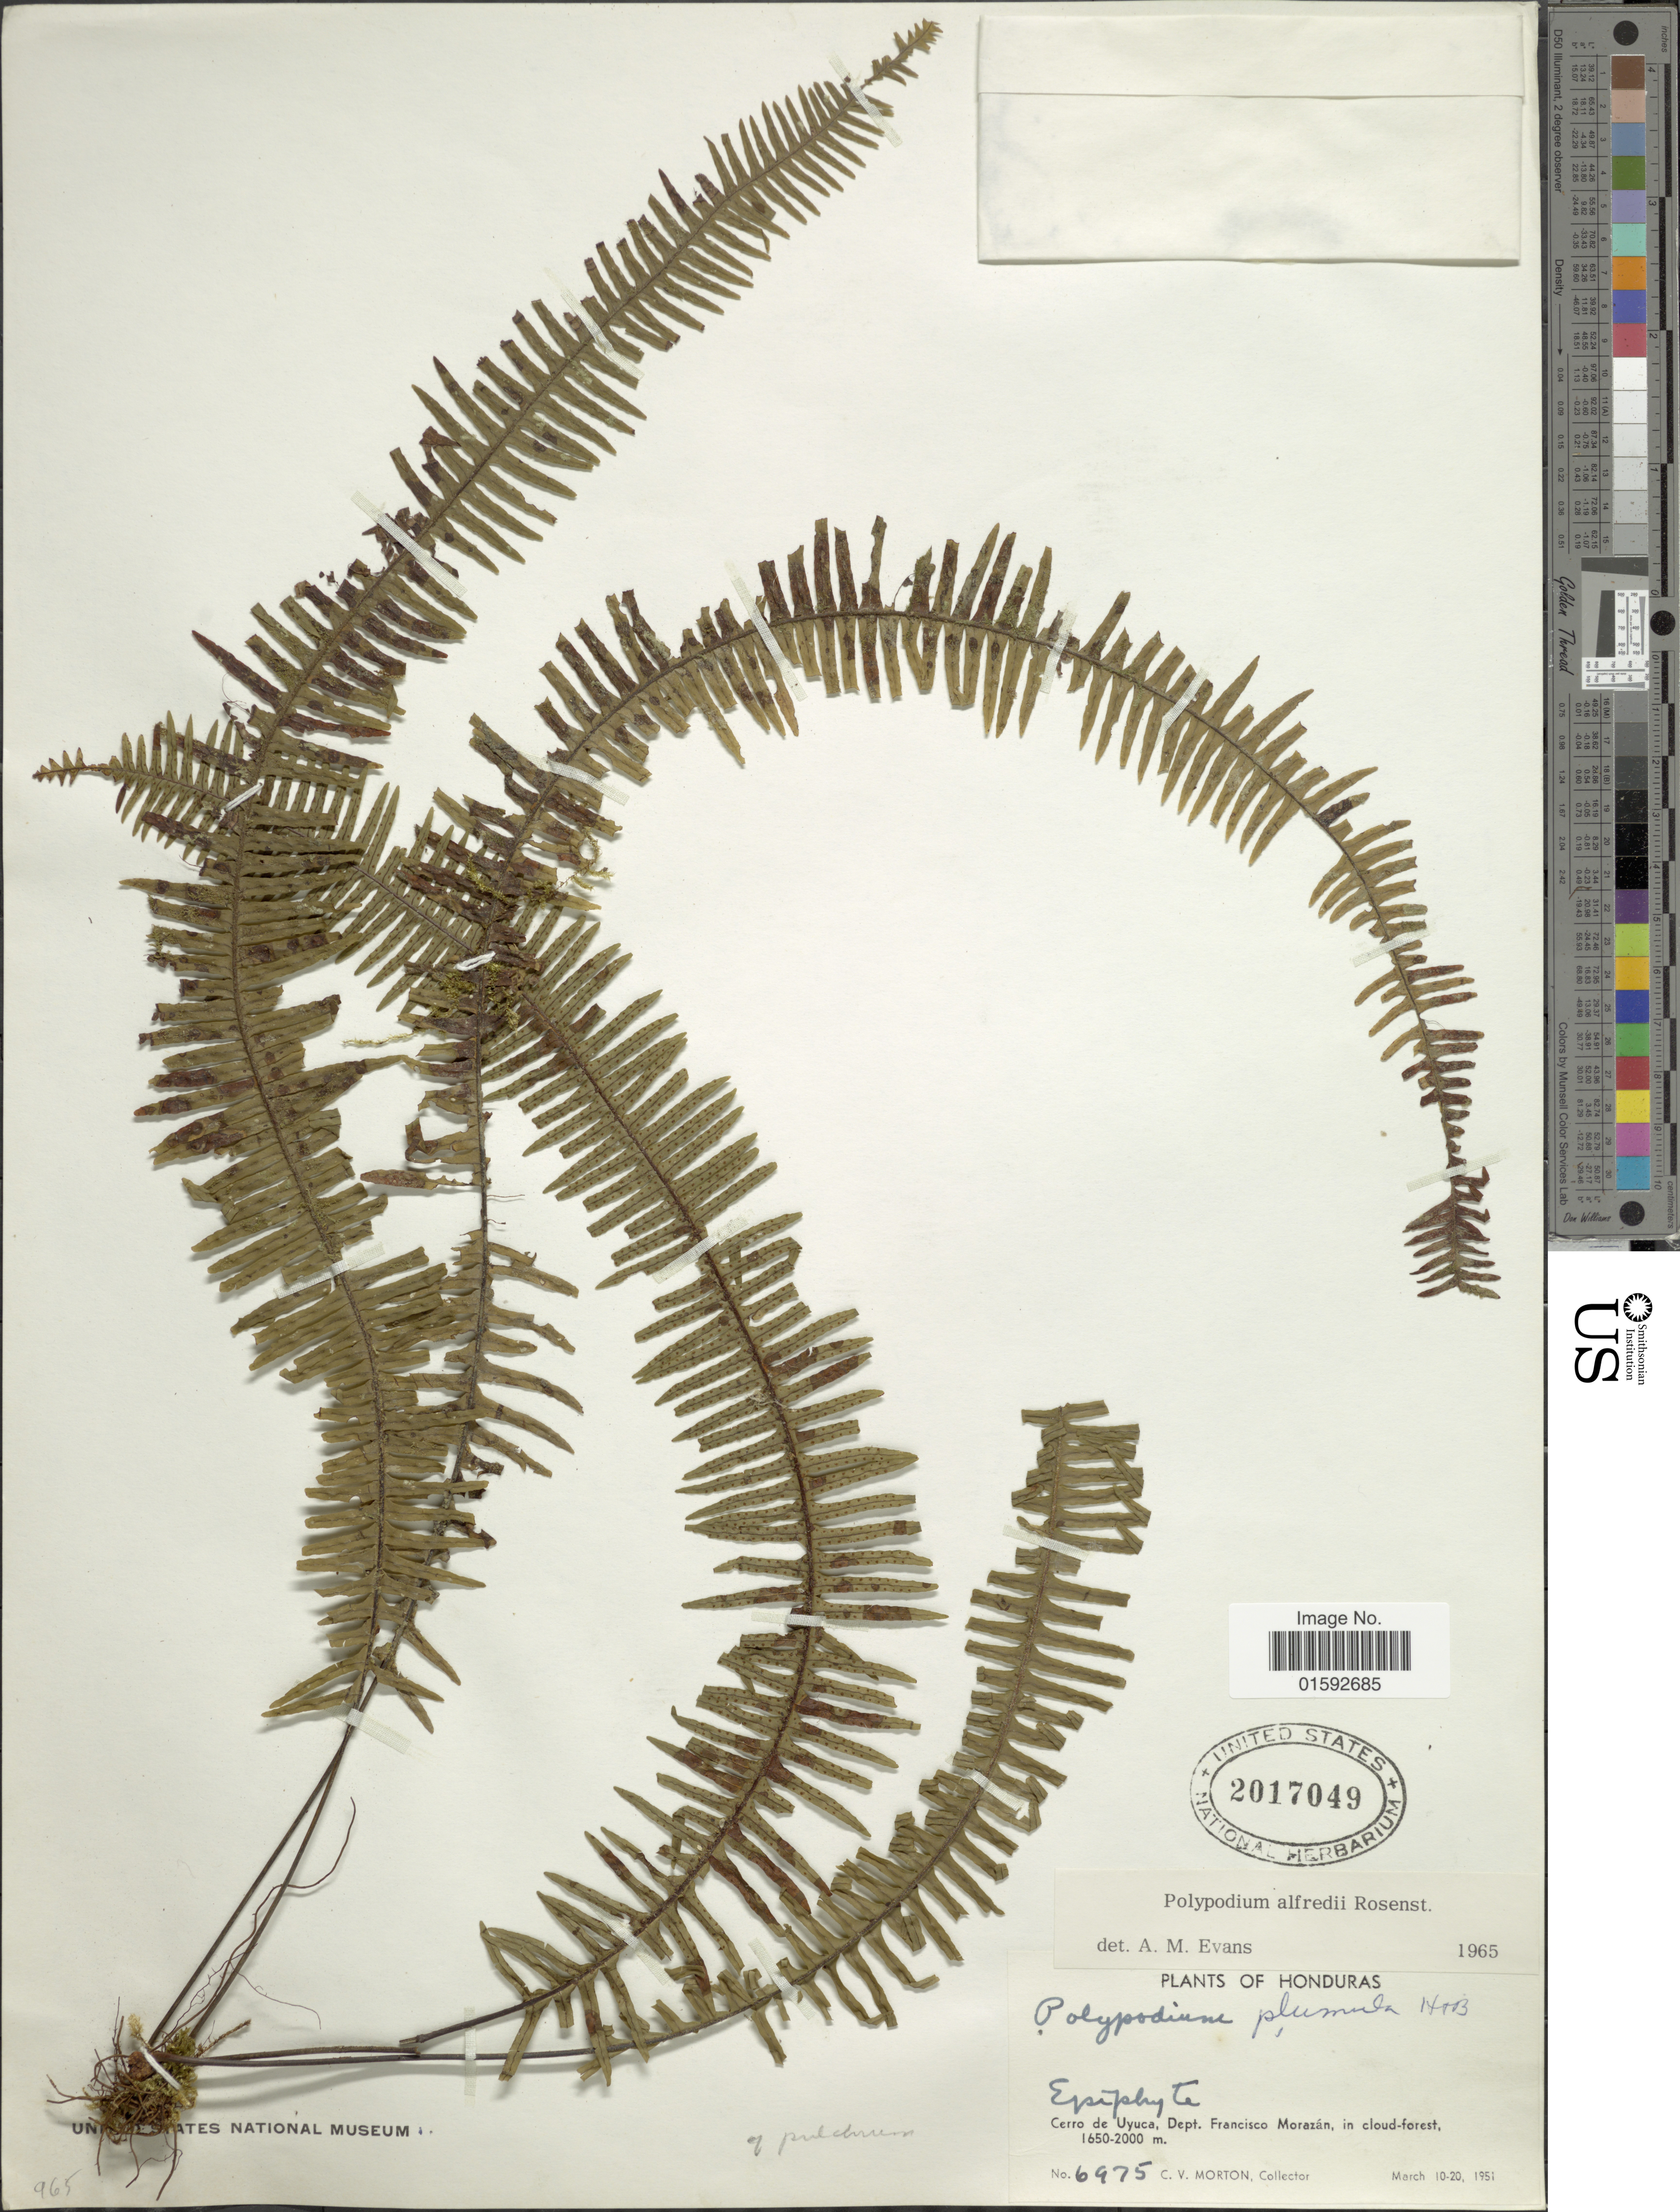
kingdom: Plantae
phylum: Tracheophyta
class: Polypodiopsida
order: Polypodiales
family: Polypodiaceae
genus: Pecluma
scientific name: Pecluma alfredii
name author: (Rosenst.) M.G. Price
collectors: C. V. Morton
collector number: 6975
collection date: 1951-03-10/1951-03-20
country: Honduras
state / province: Fco. Morazán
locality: Cerro de Uyuca, in cloud-forest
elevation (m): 1650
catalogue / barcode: US 2017049